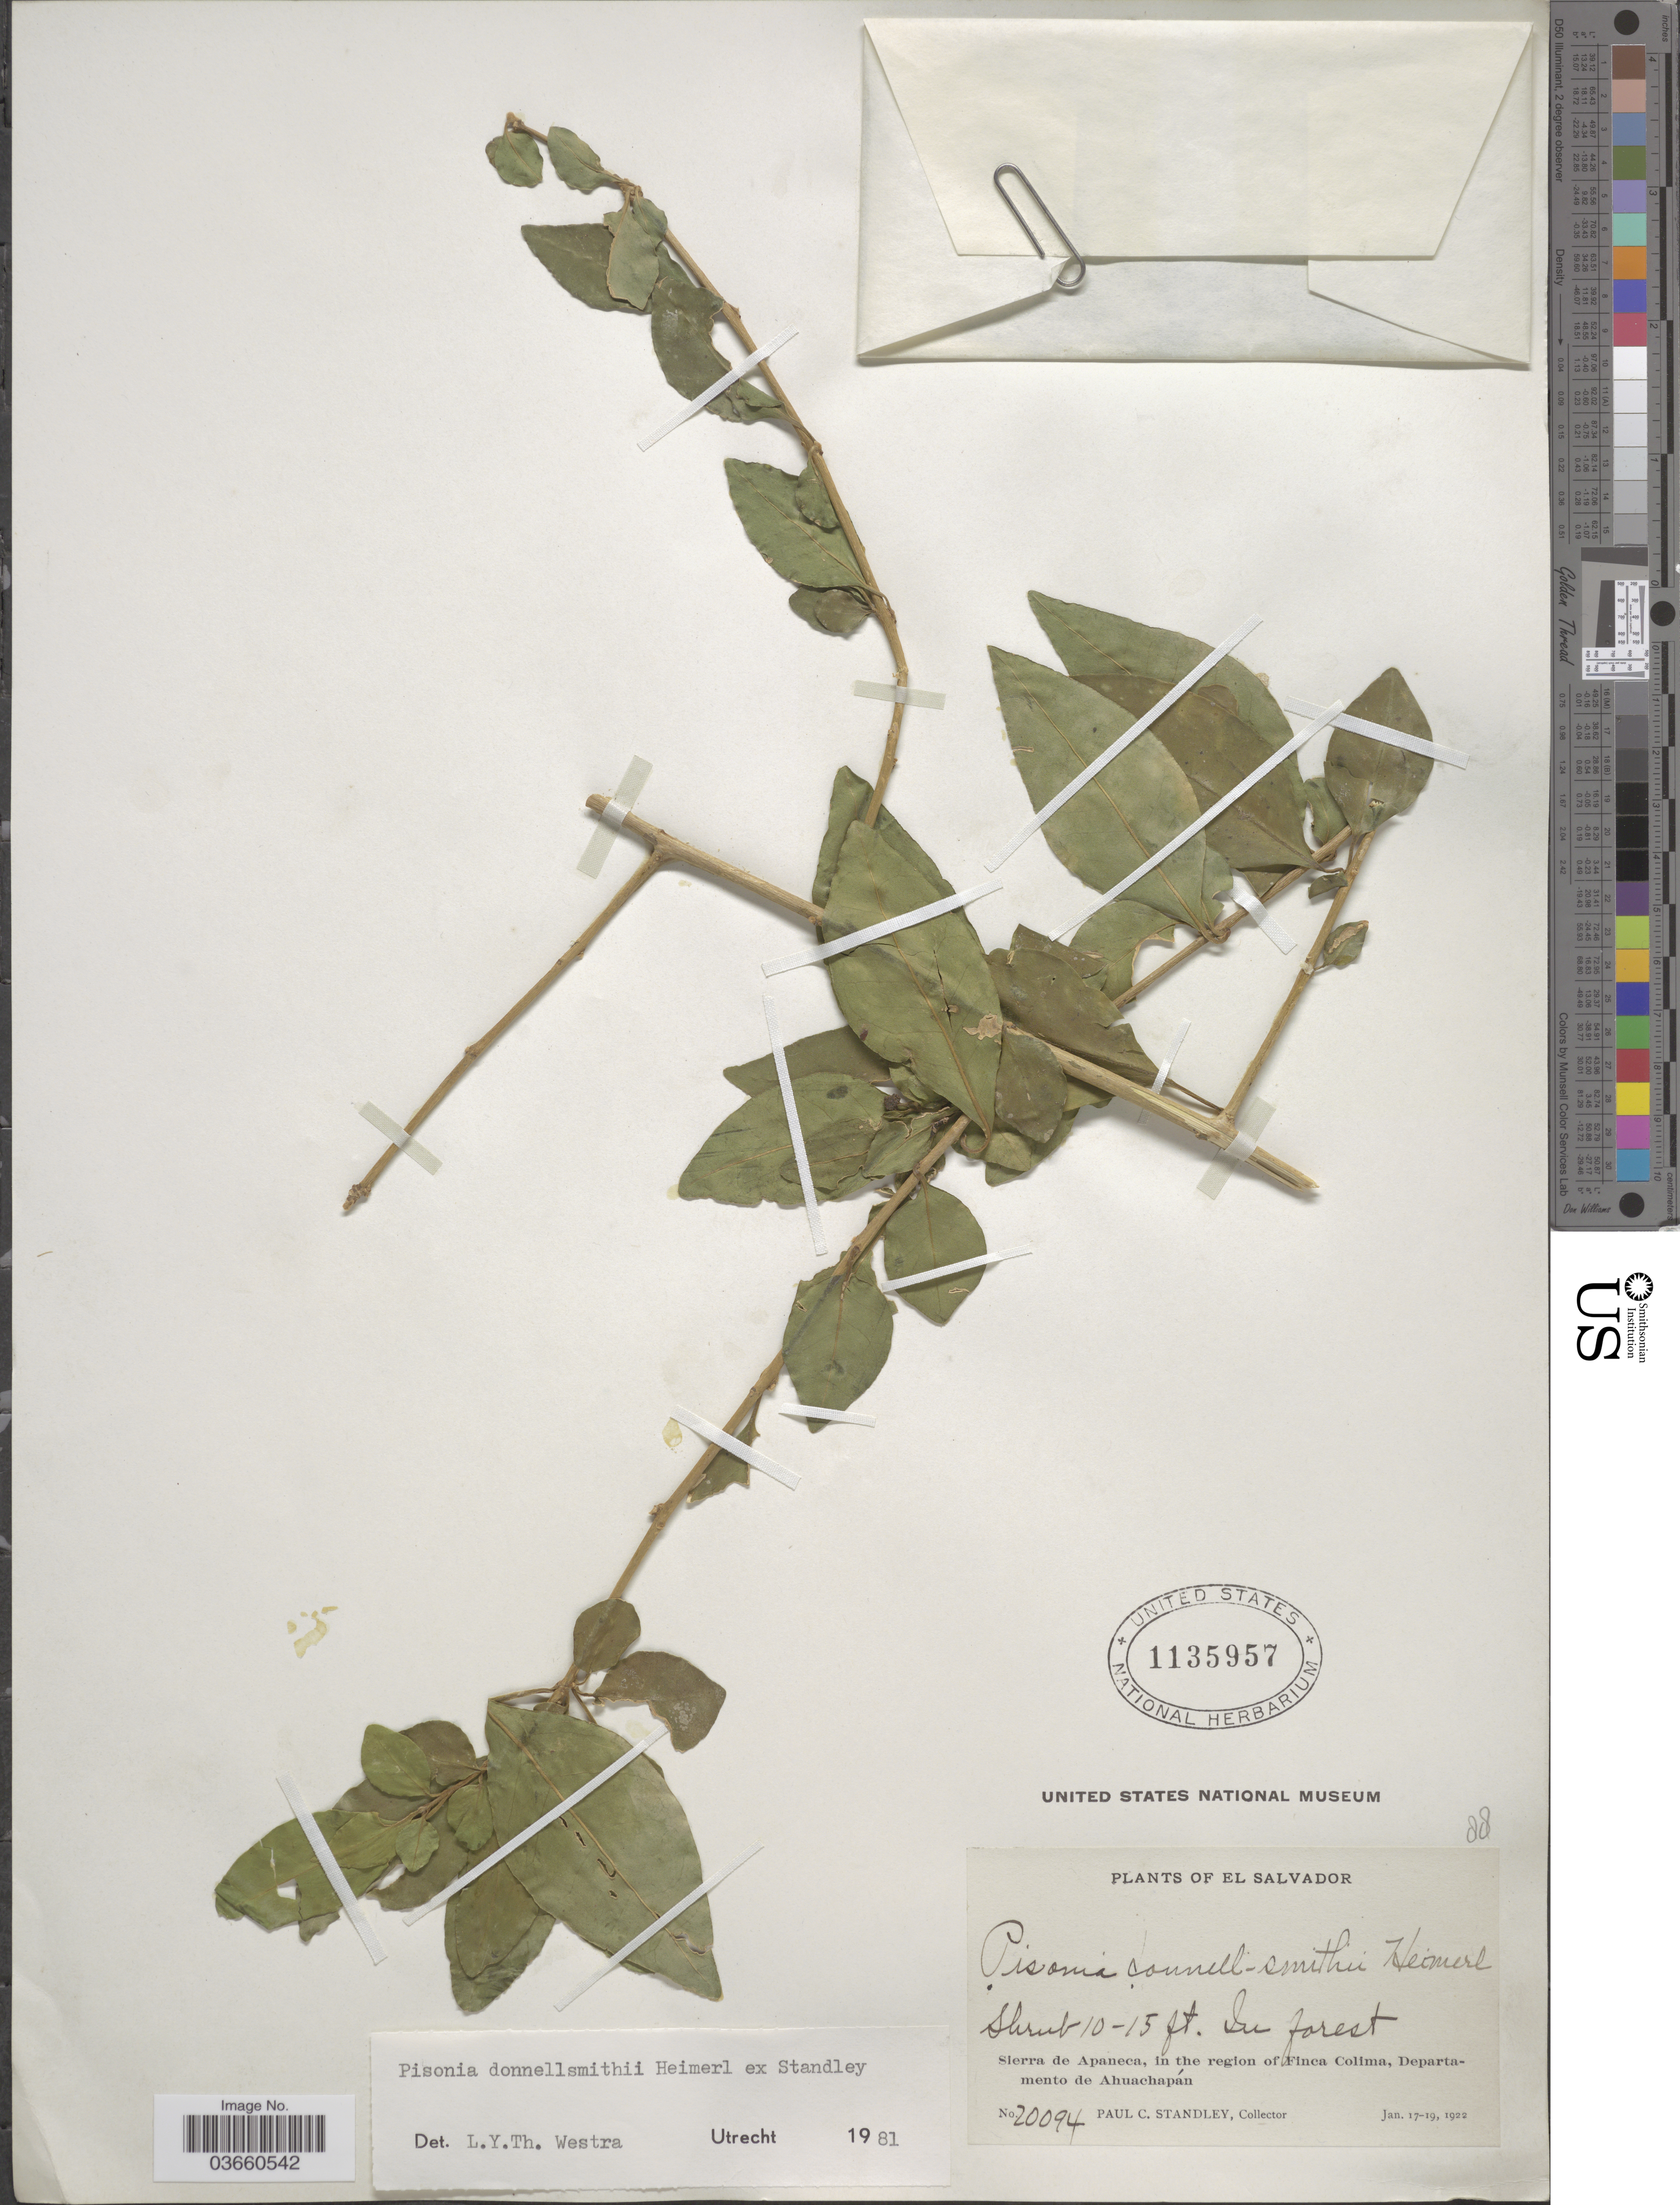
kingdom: Plantae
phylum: Tracheophyta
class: Magnoliopsida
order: Caryophyllales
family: Nyctaginaceae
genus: Pisonia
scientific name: Pisonia donnellsmithii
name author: Heimerl in Standl.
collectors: P. C. Standley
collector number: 20094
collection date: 1922-01-17/1922-01-19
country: El Salvador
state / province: Ahuachapan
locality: Sierra de Apaneca, in the region of Finca Colima, Departamento de Ahuachapán.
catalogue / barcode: US 1135957